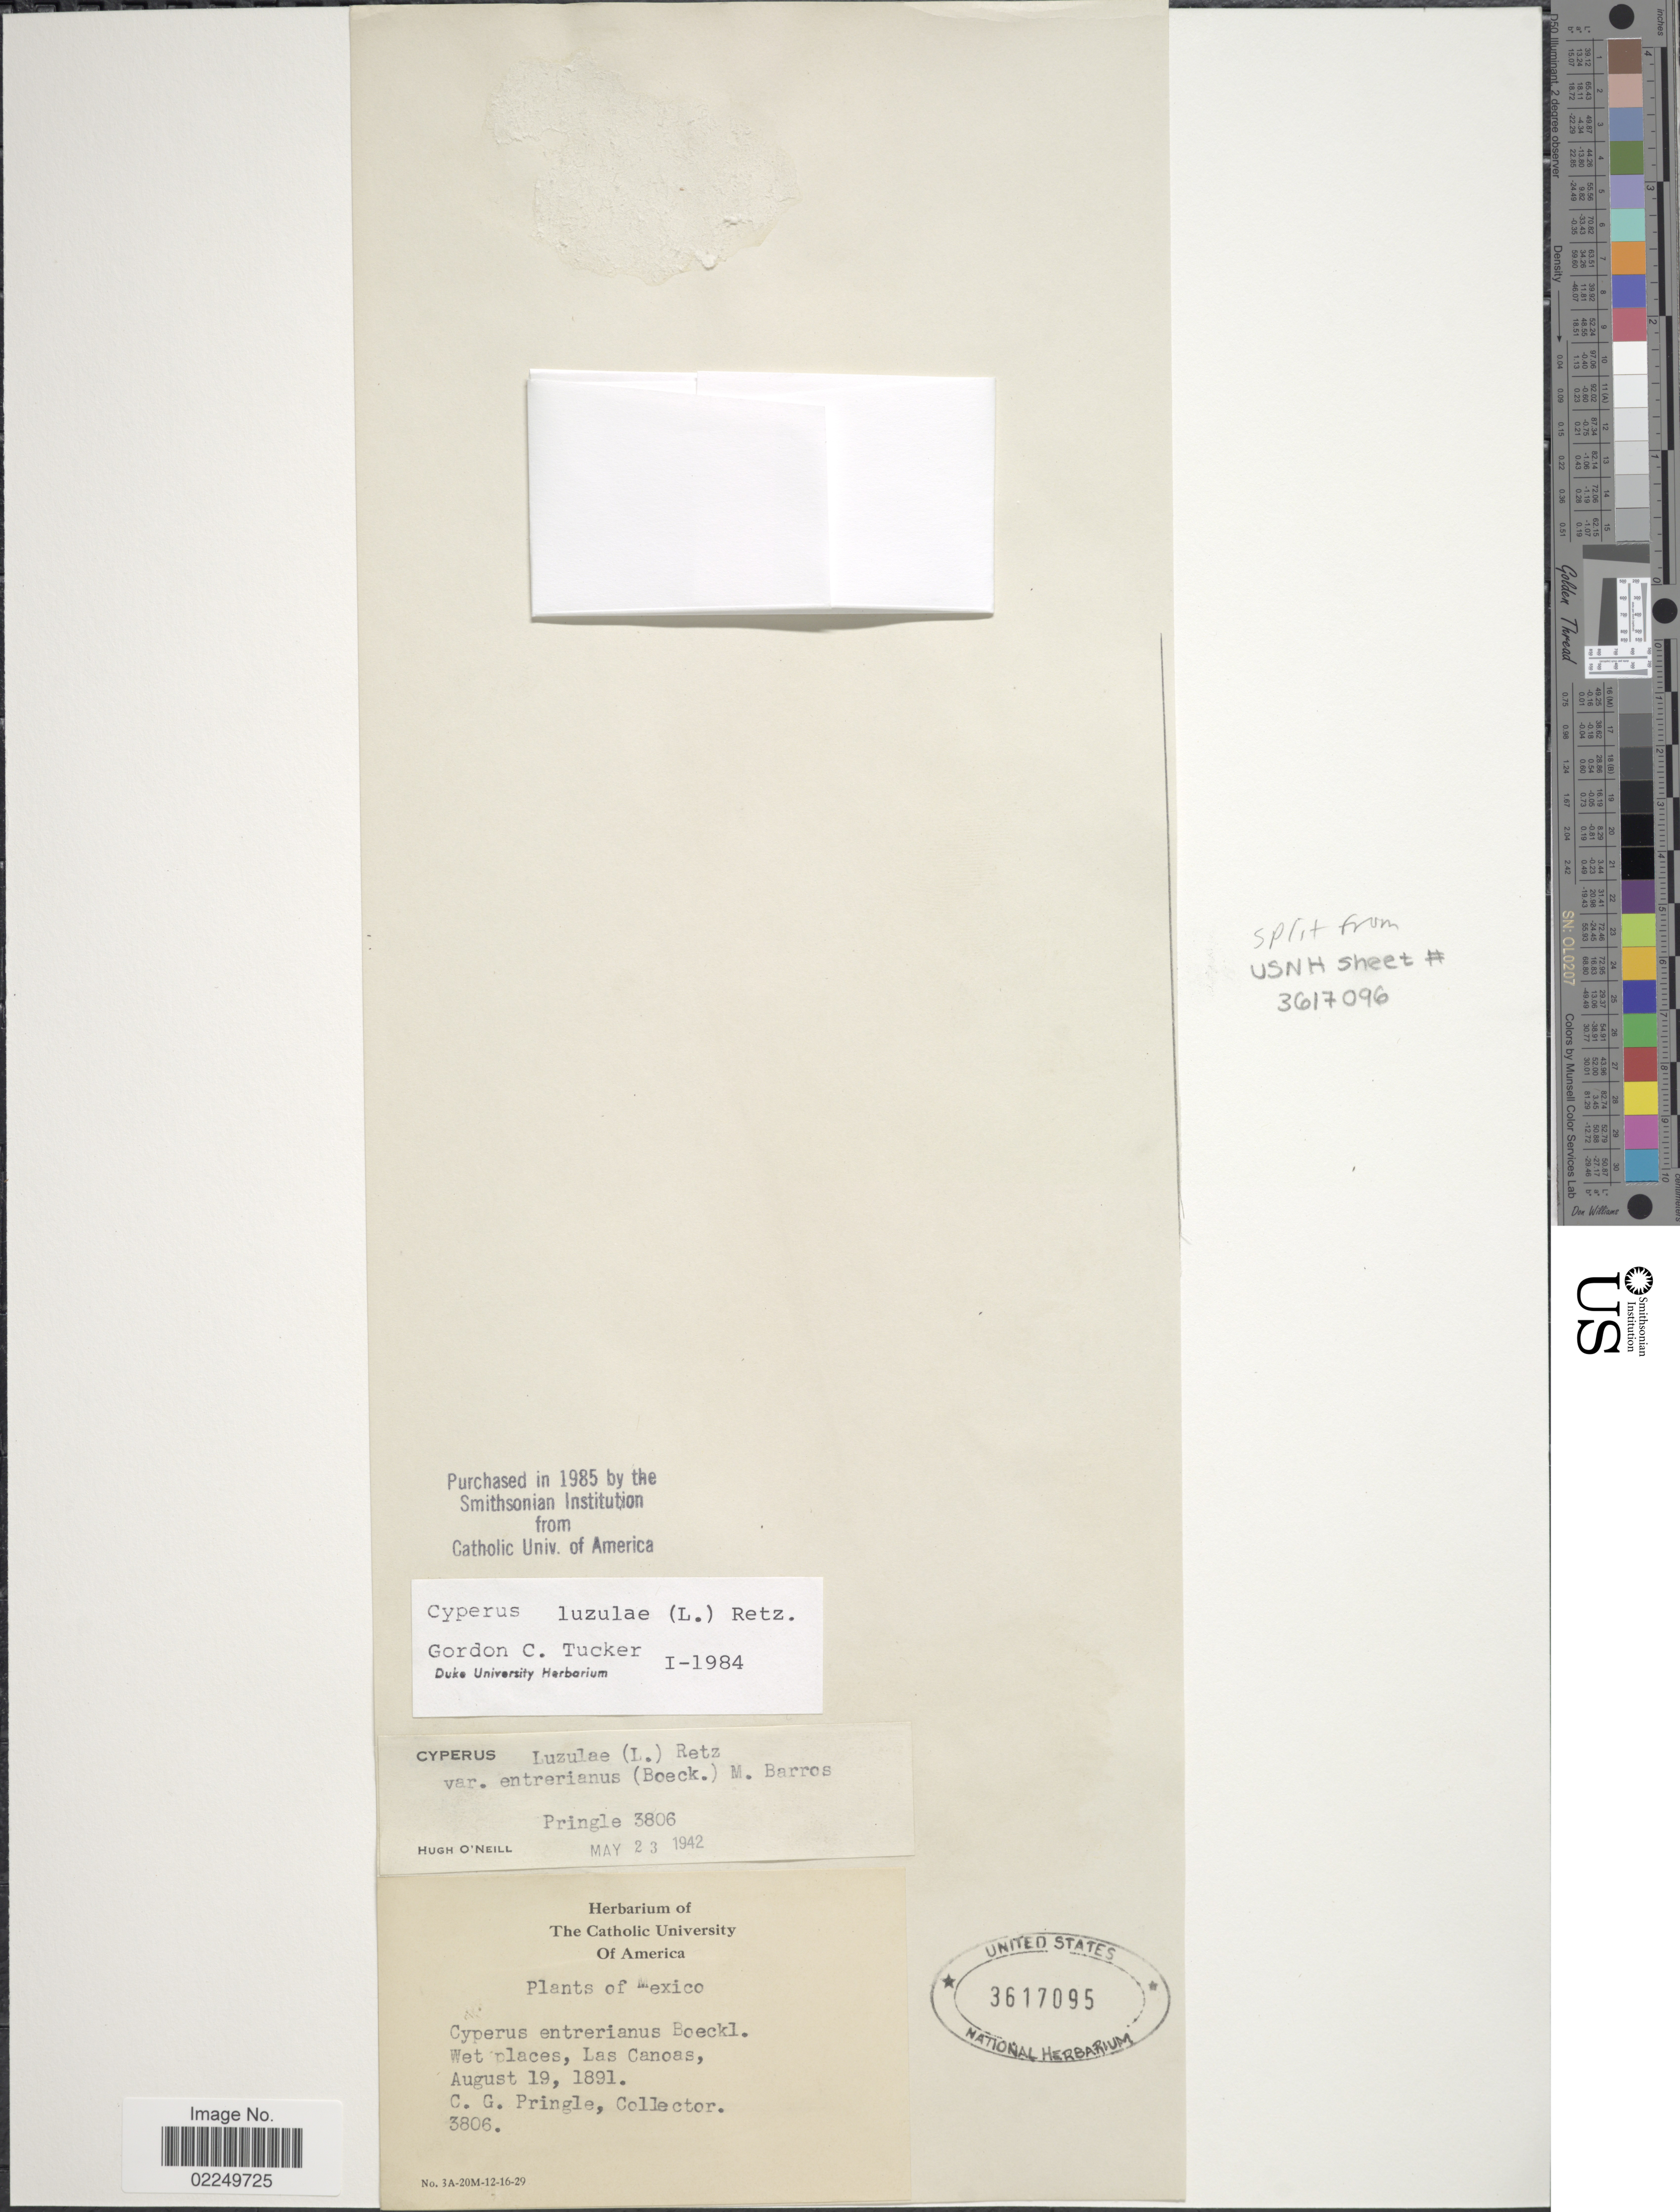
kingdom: Plantae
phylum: Tracheophyta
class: Liliopsida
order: Poales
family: Cyperaceae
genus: Cyperus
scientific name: Cyperus luzulae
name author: (L.) Rottb. ex Retz.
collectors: C. G. Pringle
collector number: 3806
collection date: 1891-08-19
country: Mexico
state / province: Jalisco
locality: Las Canaos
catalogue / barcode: US 3617095